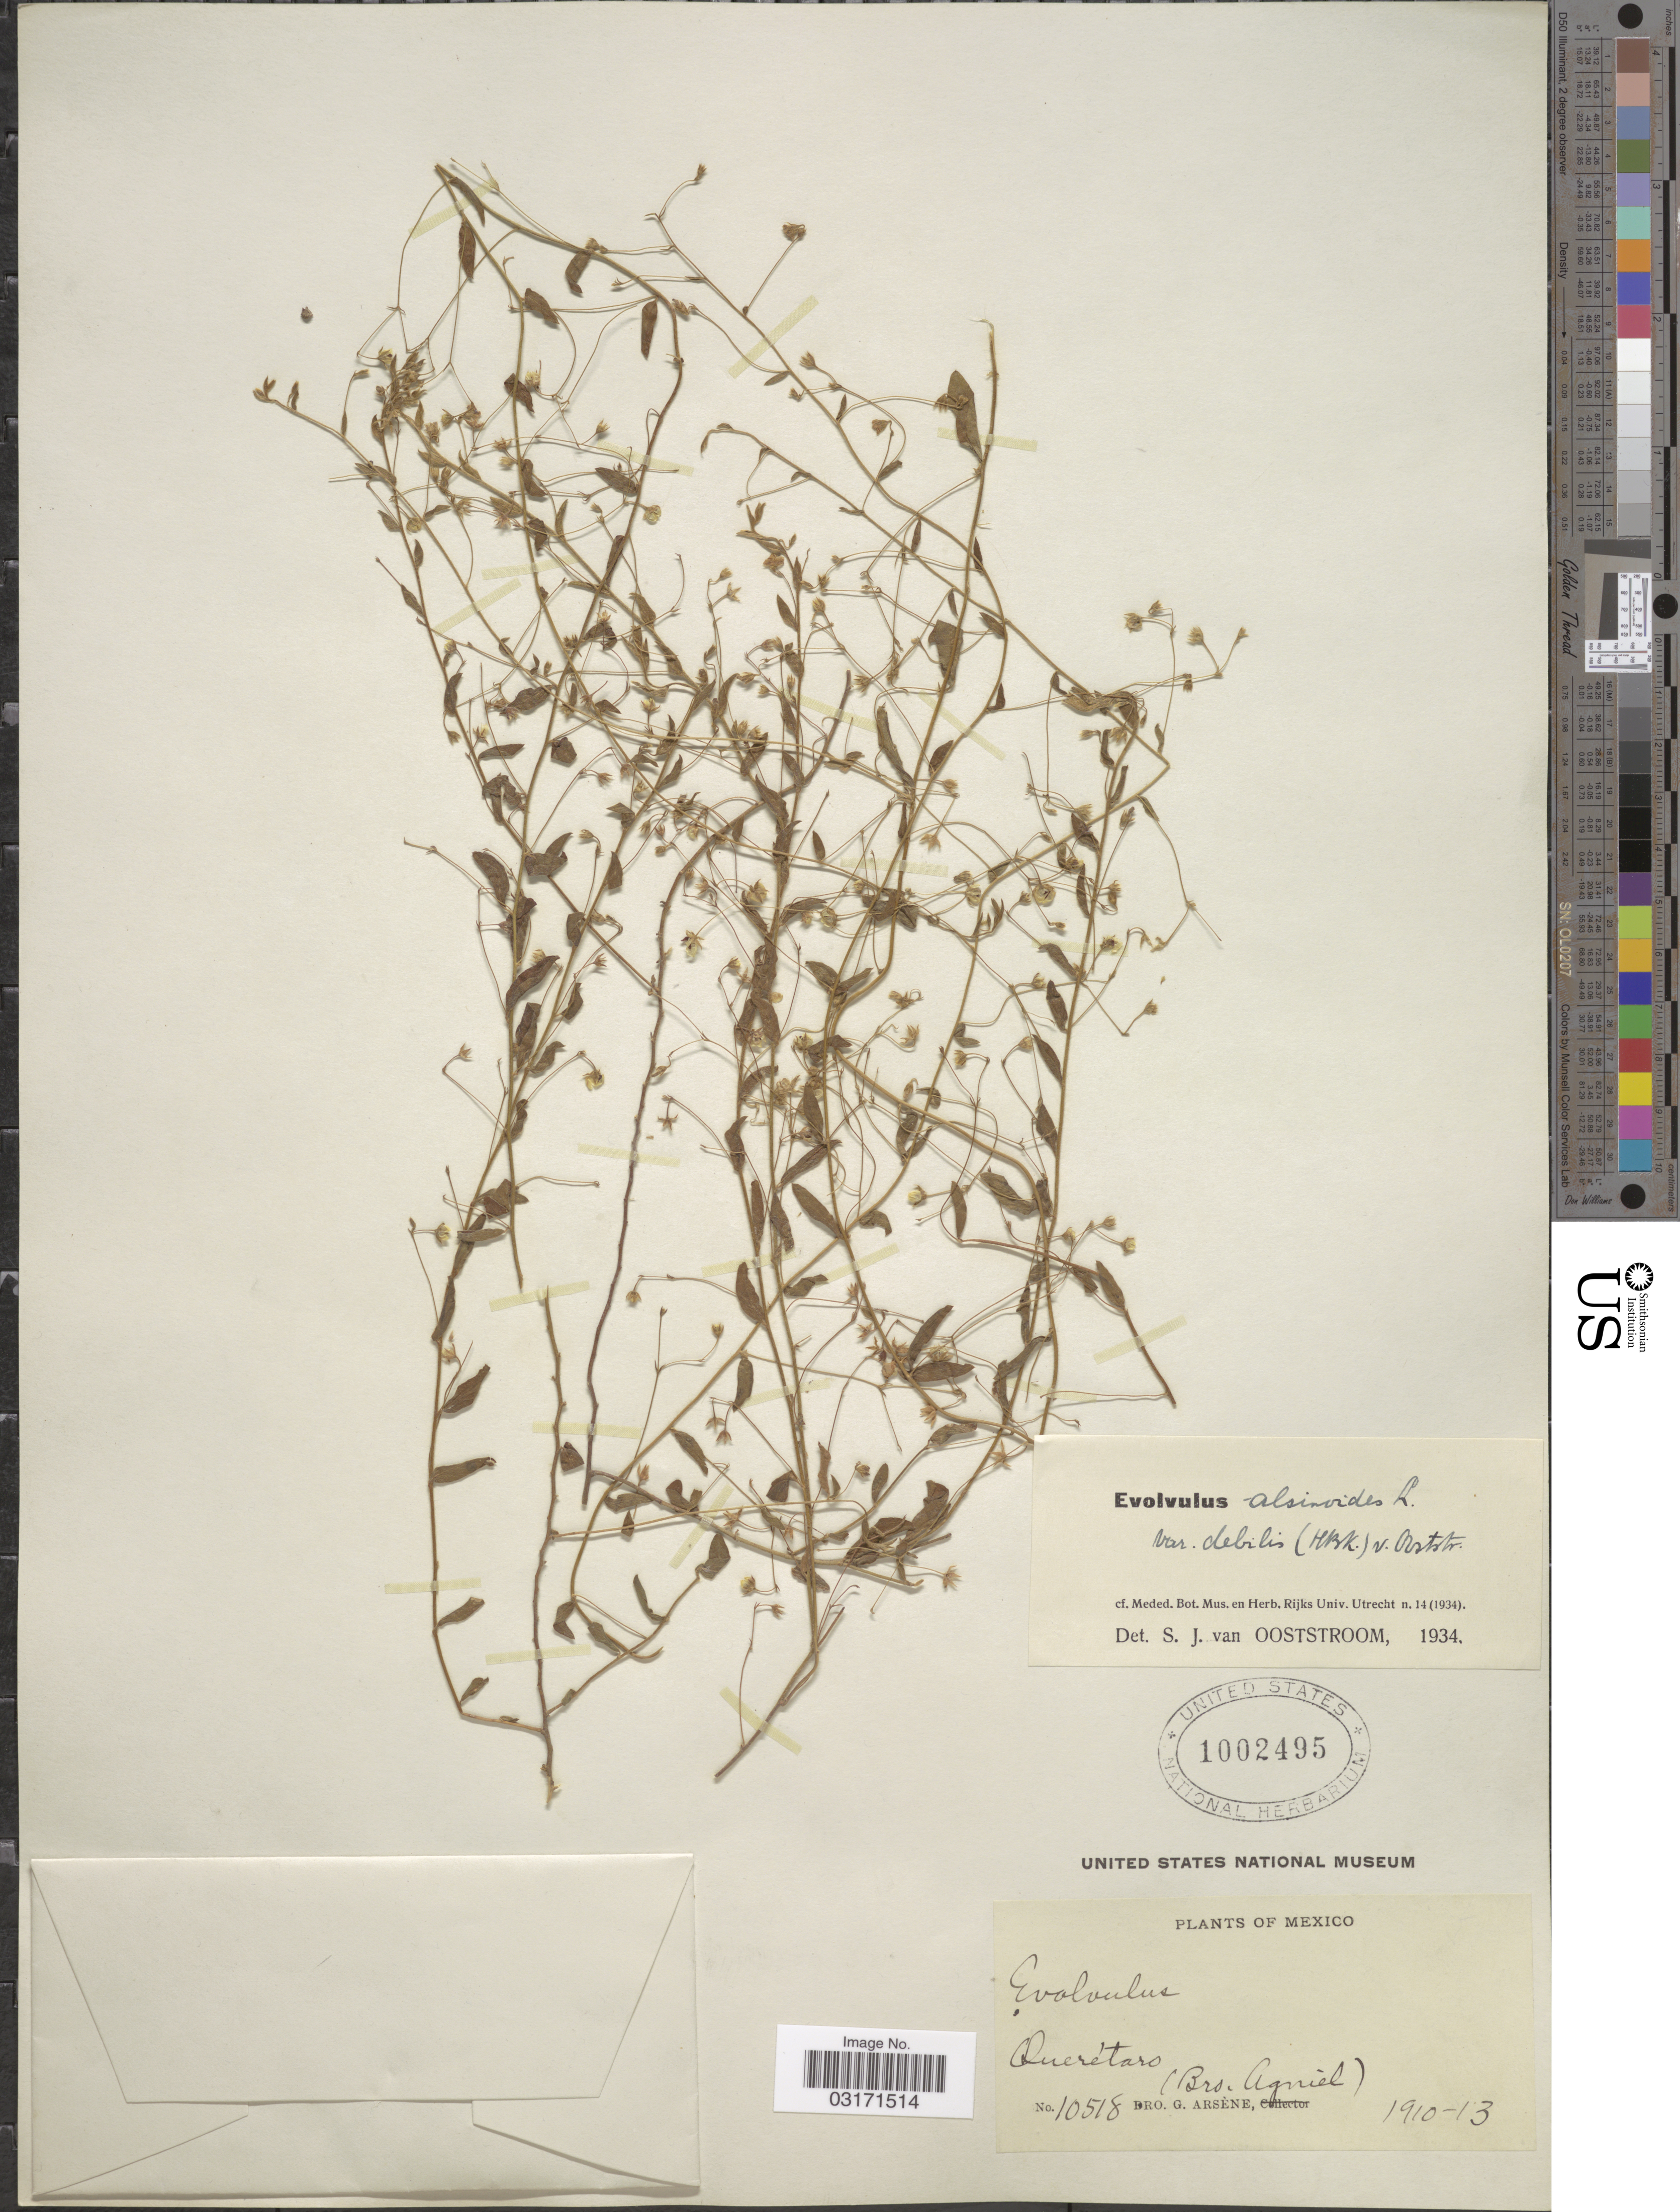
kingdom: Plantae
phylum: Tracheophyta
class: Magnoliopsida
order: Solanales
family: Convolvulaceae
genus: Evolvulus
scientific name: Evolvulus alsinoides var. debilis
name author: (Kunth) Ooststr.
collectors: Bro. G. Arsène & Bro. Agniel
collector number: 10518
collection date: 1910/1913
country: Mexico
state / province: Querétaro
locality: Querétaro.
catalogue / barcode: US 1002495